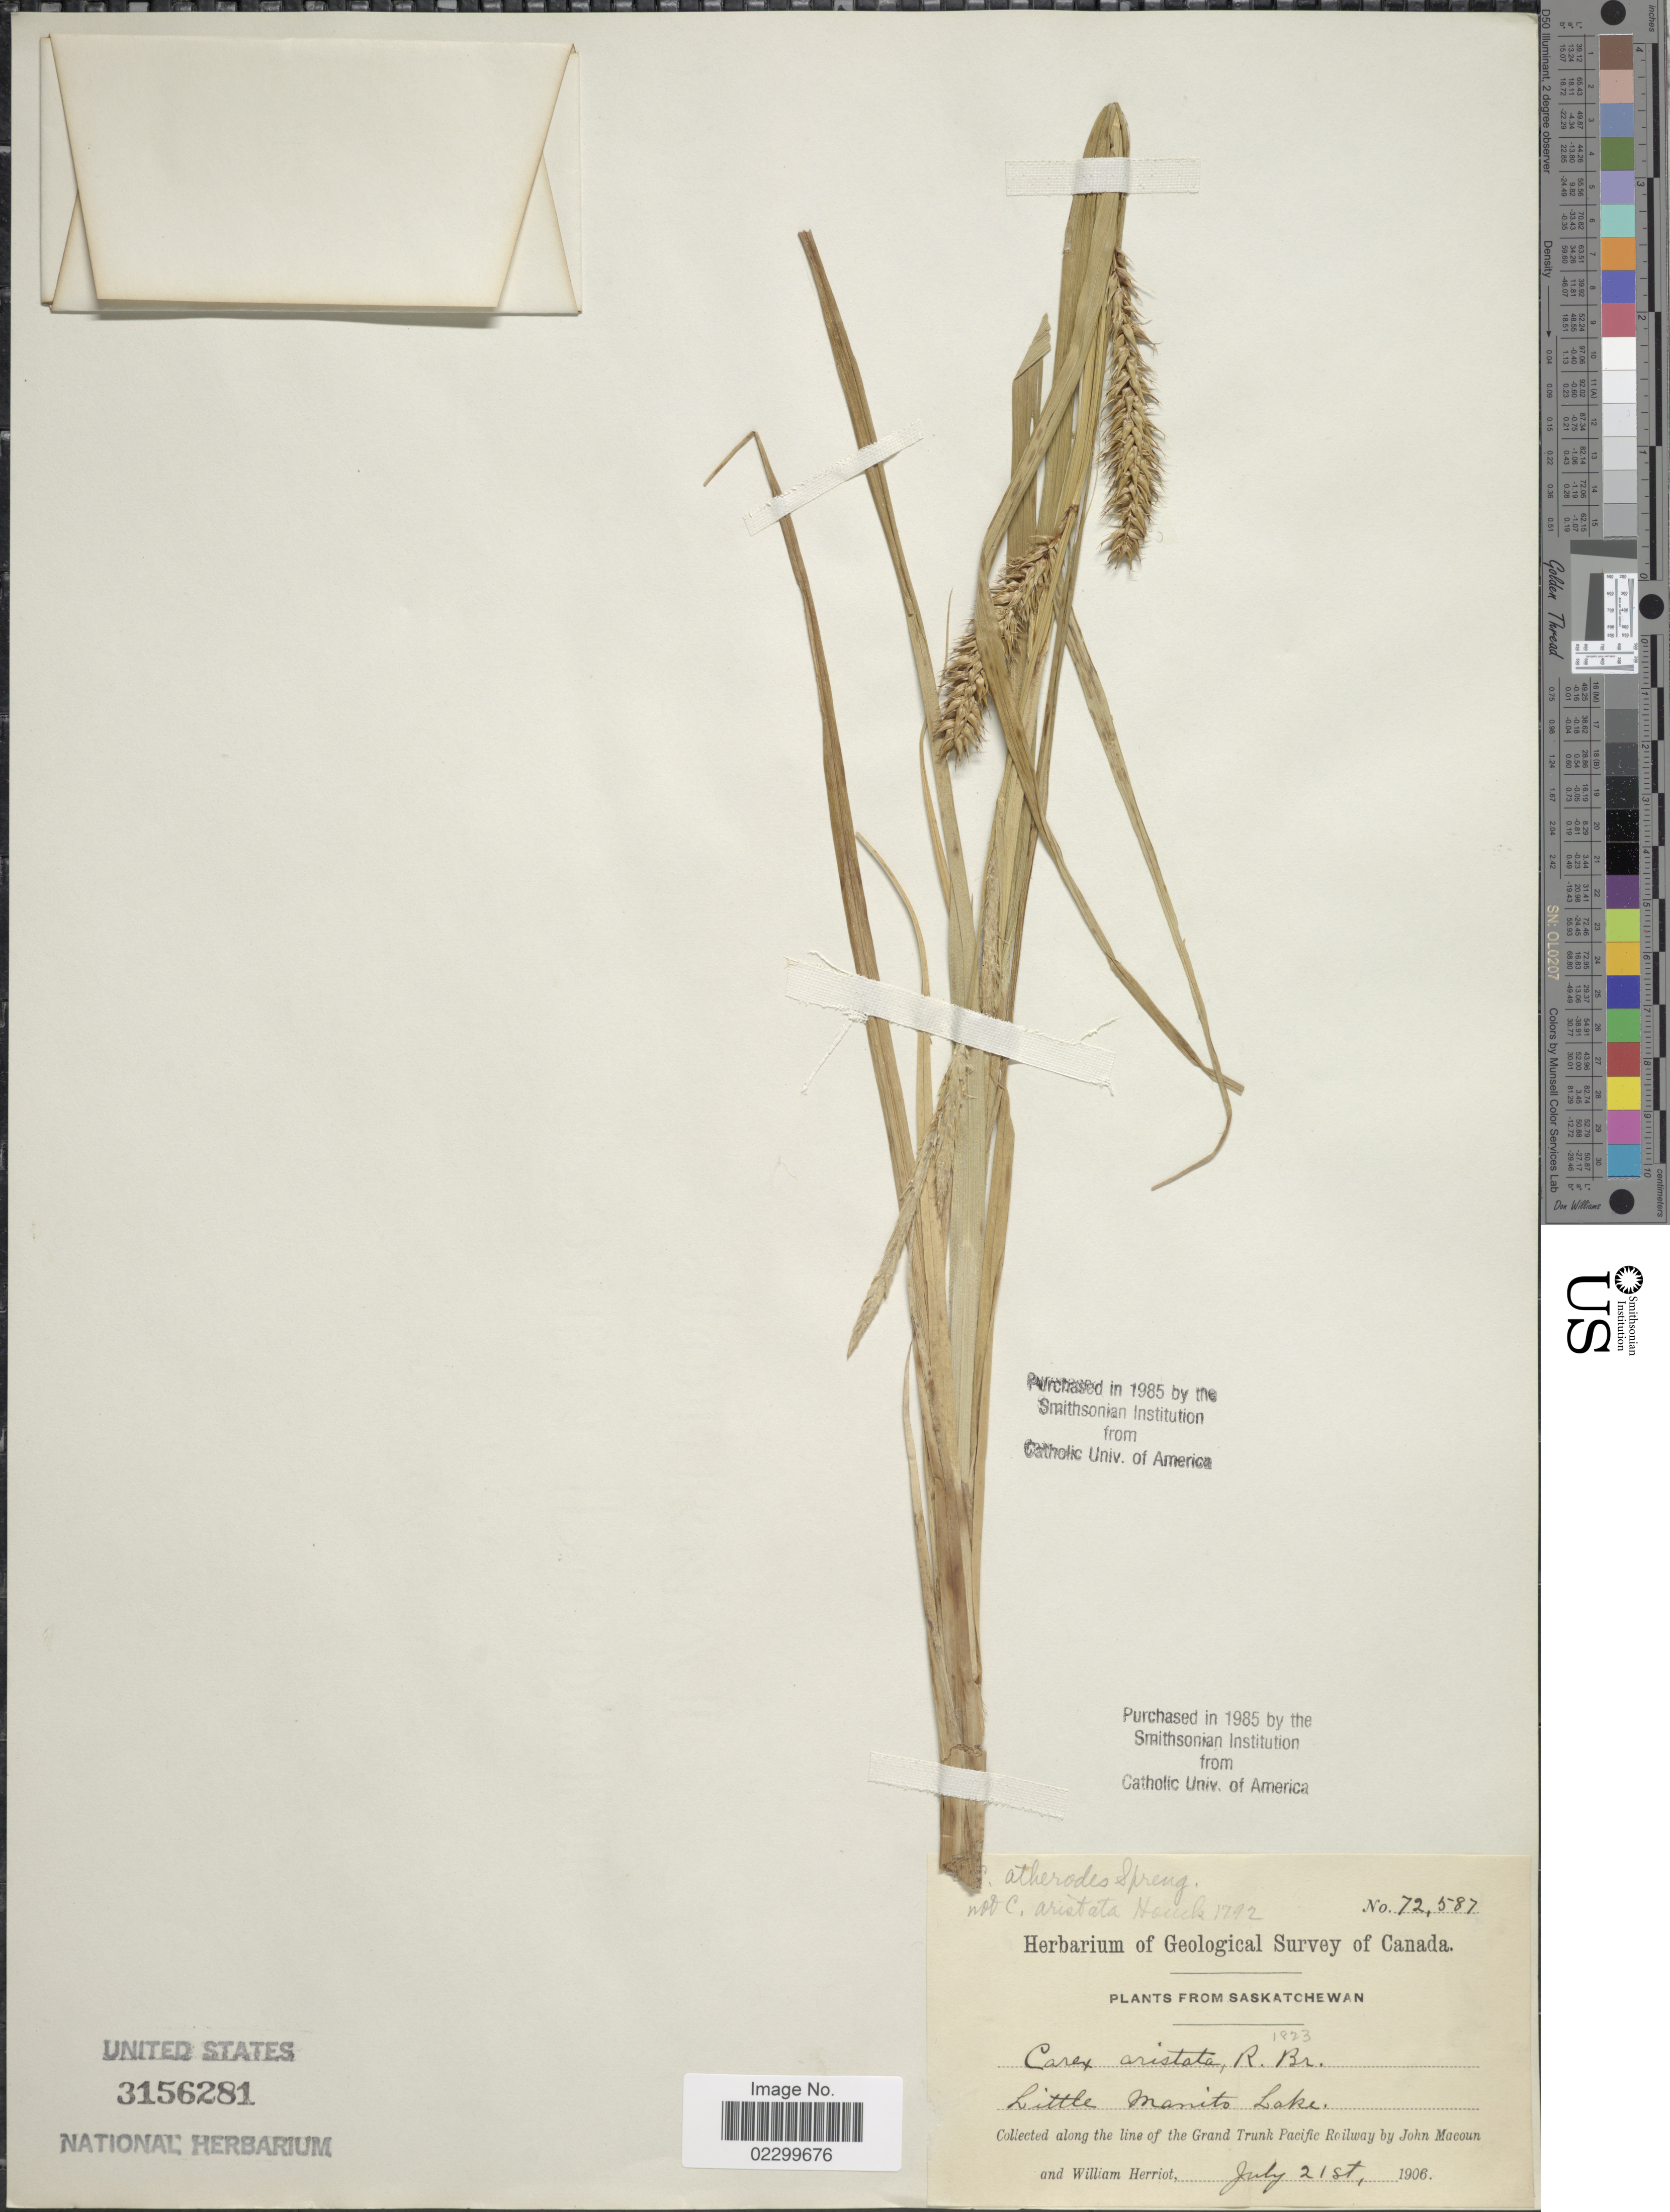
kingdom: Plantae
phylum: Tracheophyta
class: Liliopsida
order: Poales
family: Cyperaceae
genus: Carex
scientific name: Carex atherodes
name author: Spreng.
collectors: J. Macoun & W. Herriot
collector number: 72587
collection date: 1906-07-21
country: Canada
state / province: Saskatchewan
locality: Little Manito Lake, along the line of the Grand Trunk Pacific Railway.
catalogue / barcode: US 3156281